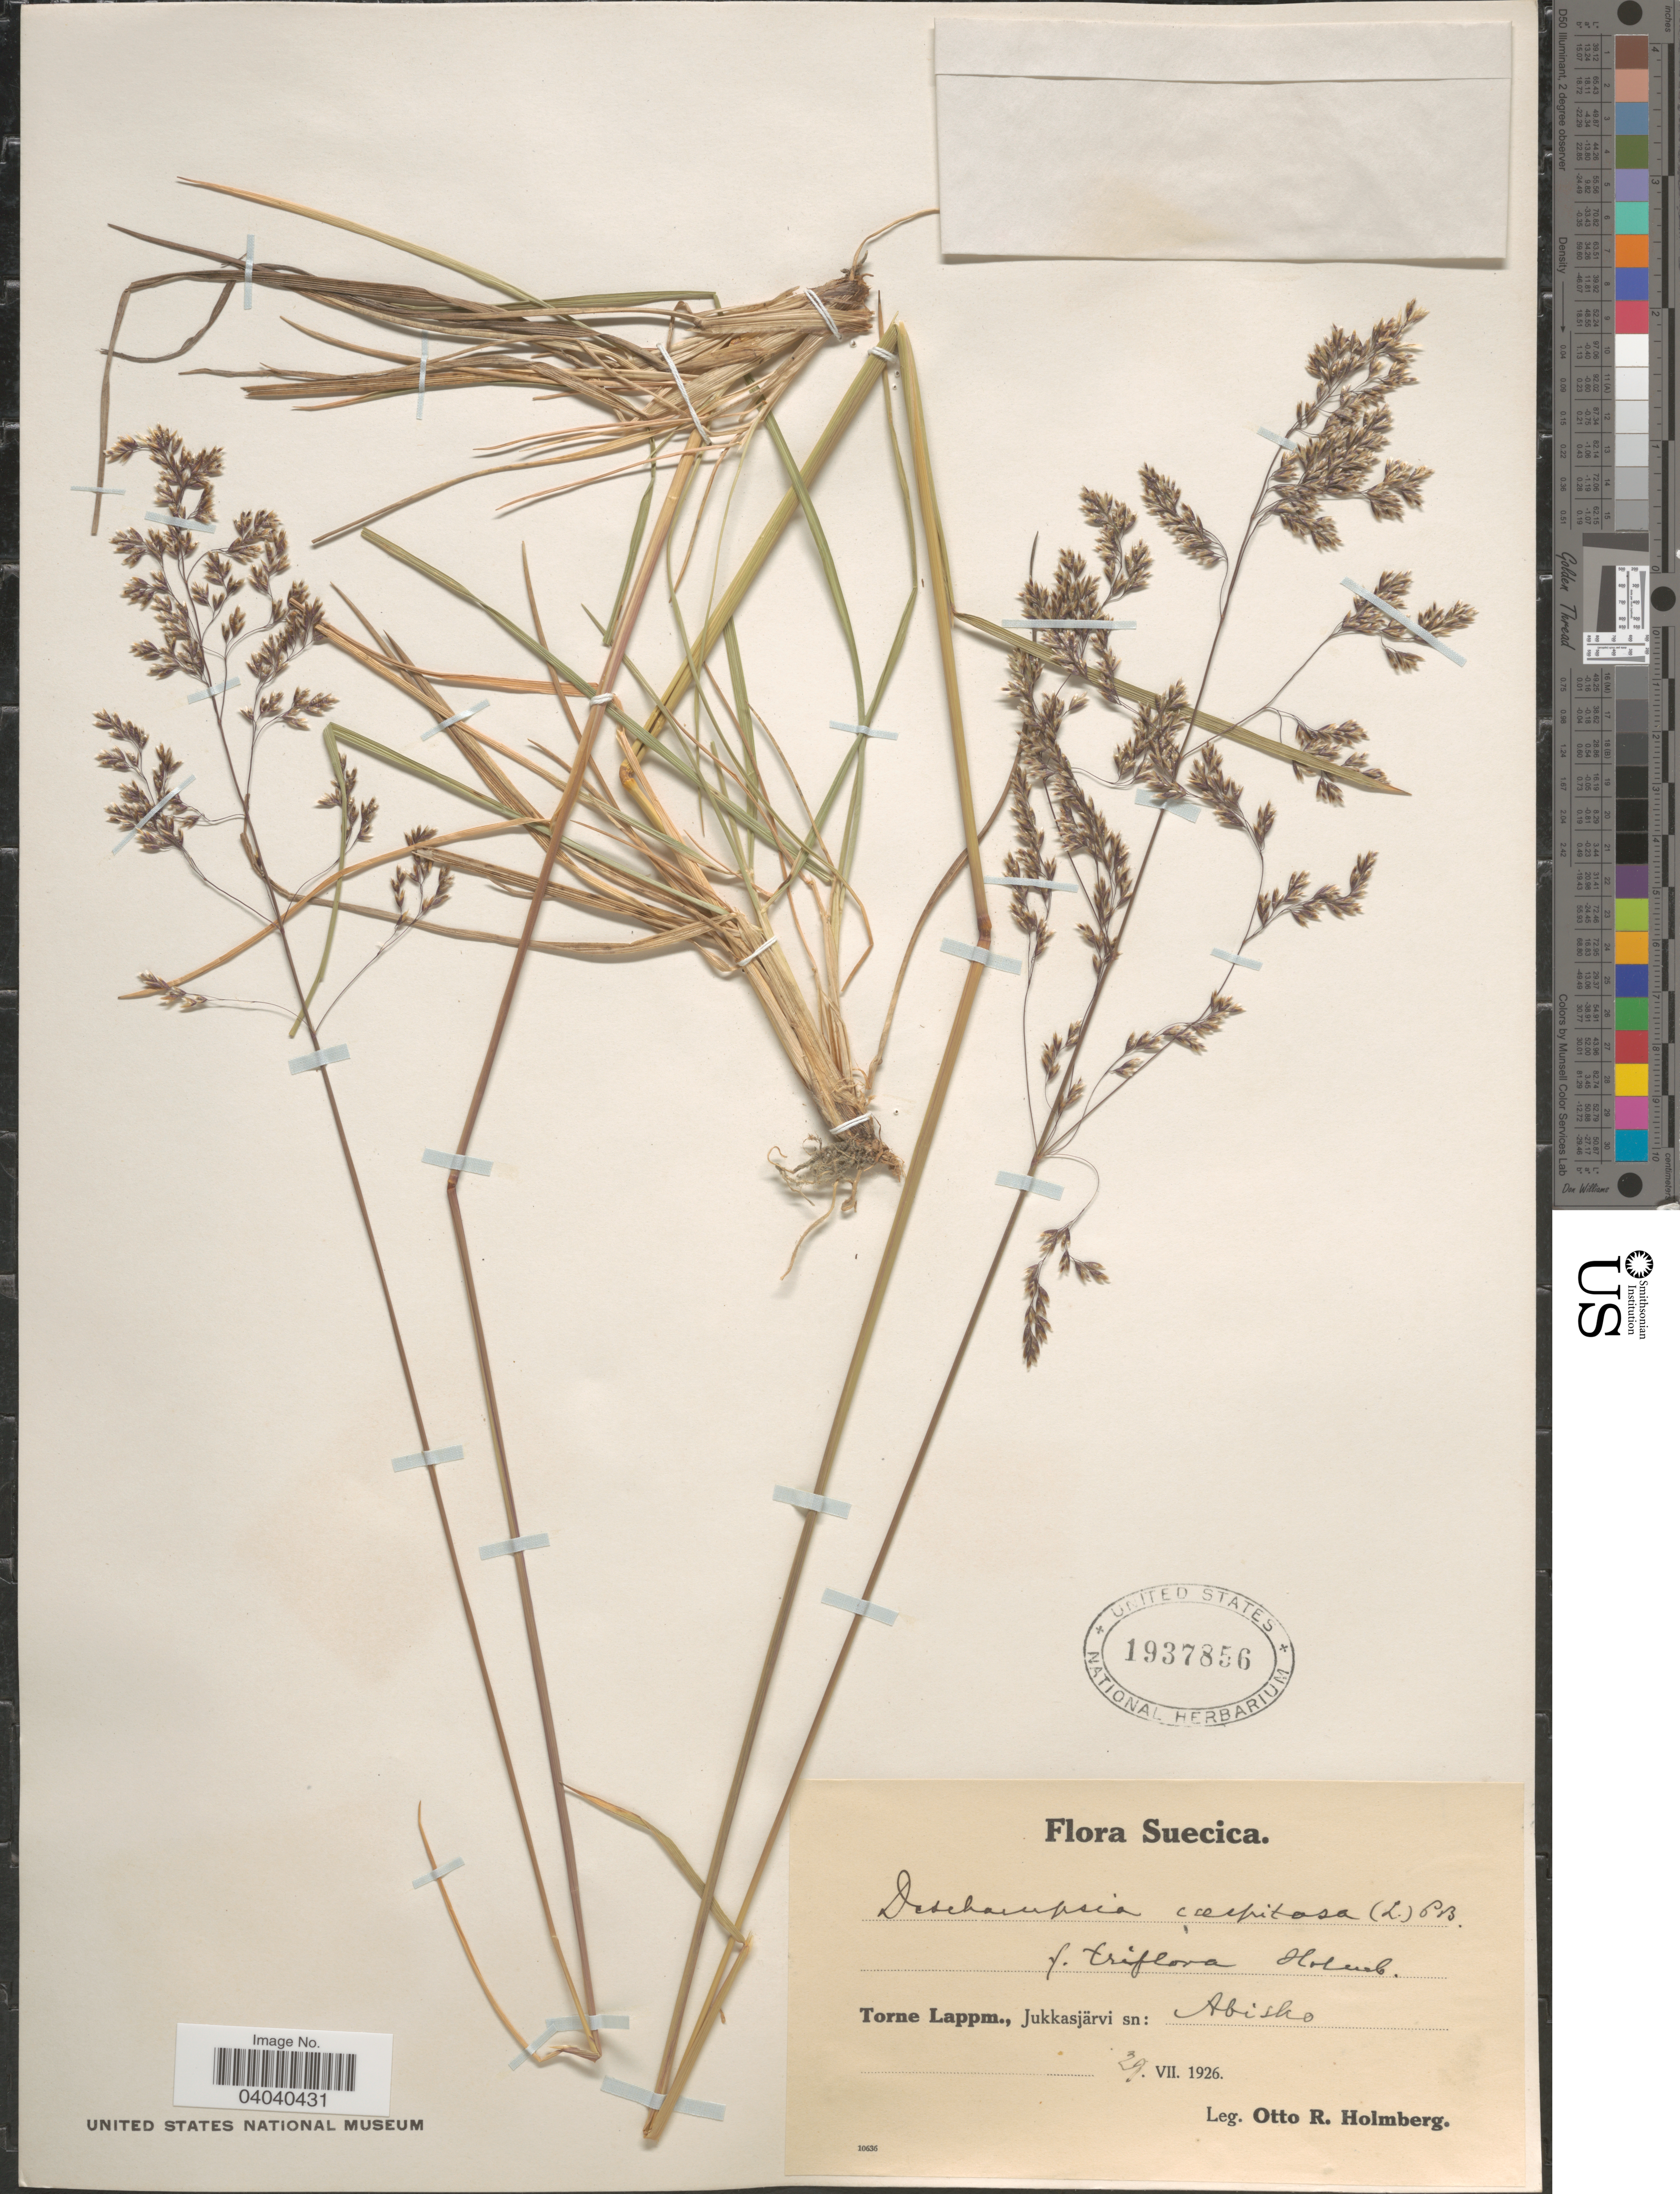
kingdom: Plantae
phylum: Tracheophyta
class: Liliopsida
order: Poales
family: Poaceae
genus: Deschampsia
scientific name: Deschampsia cespitosa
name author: (L.) P. Beauv.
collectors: O. Holmberg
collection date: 1926-07-29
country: Sweden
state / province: Norrbotten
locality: Suecica. Torne Lappm., Jukkasjärvi sn: Abisko.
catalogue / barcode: US 1937856